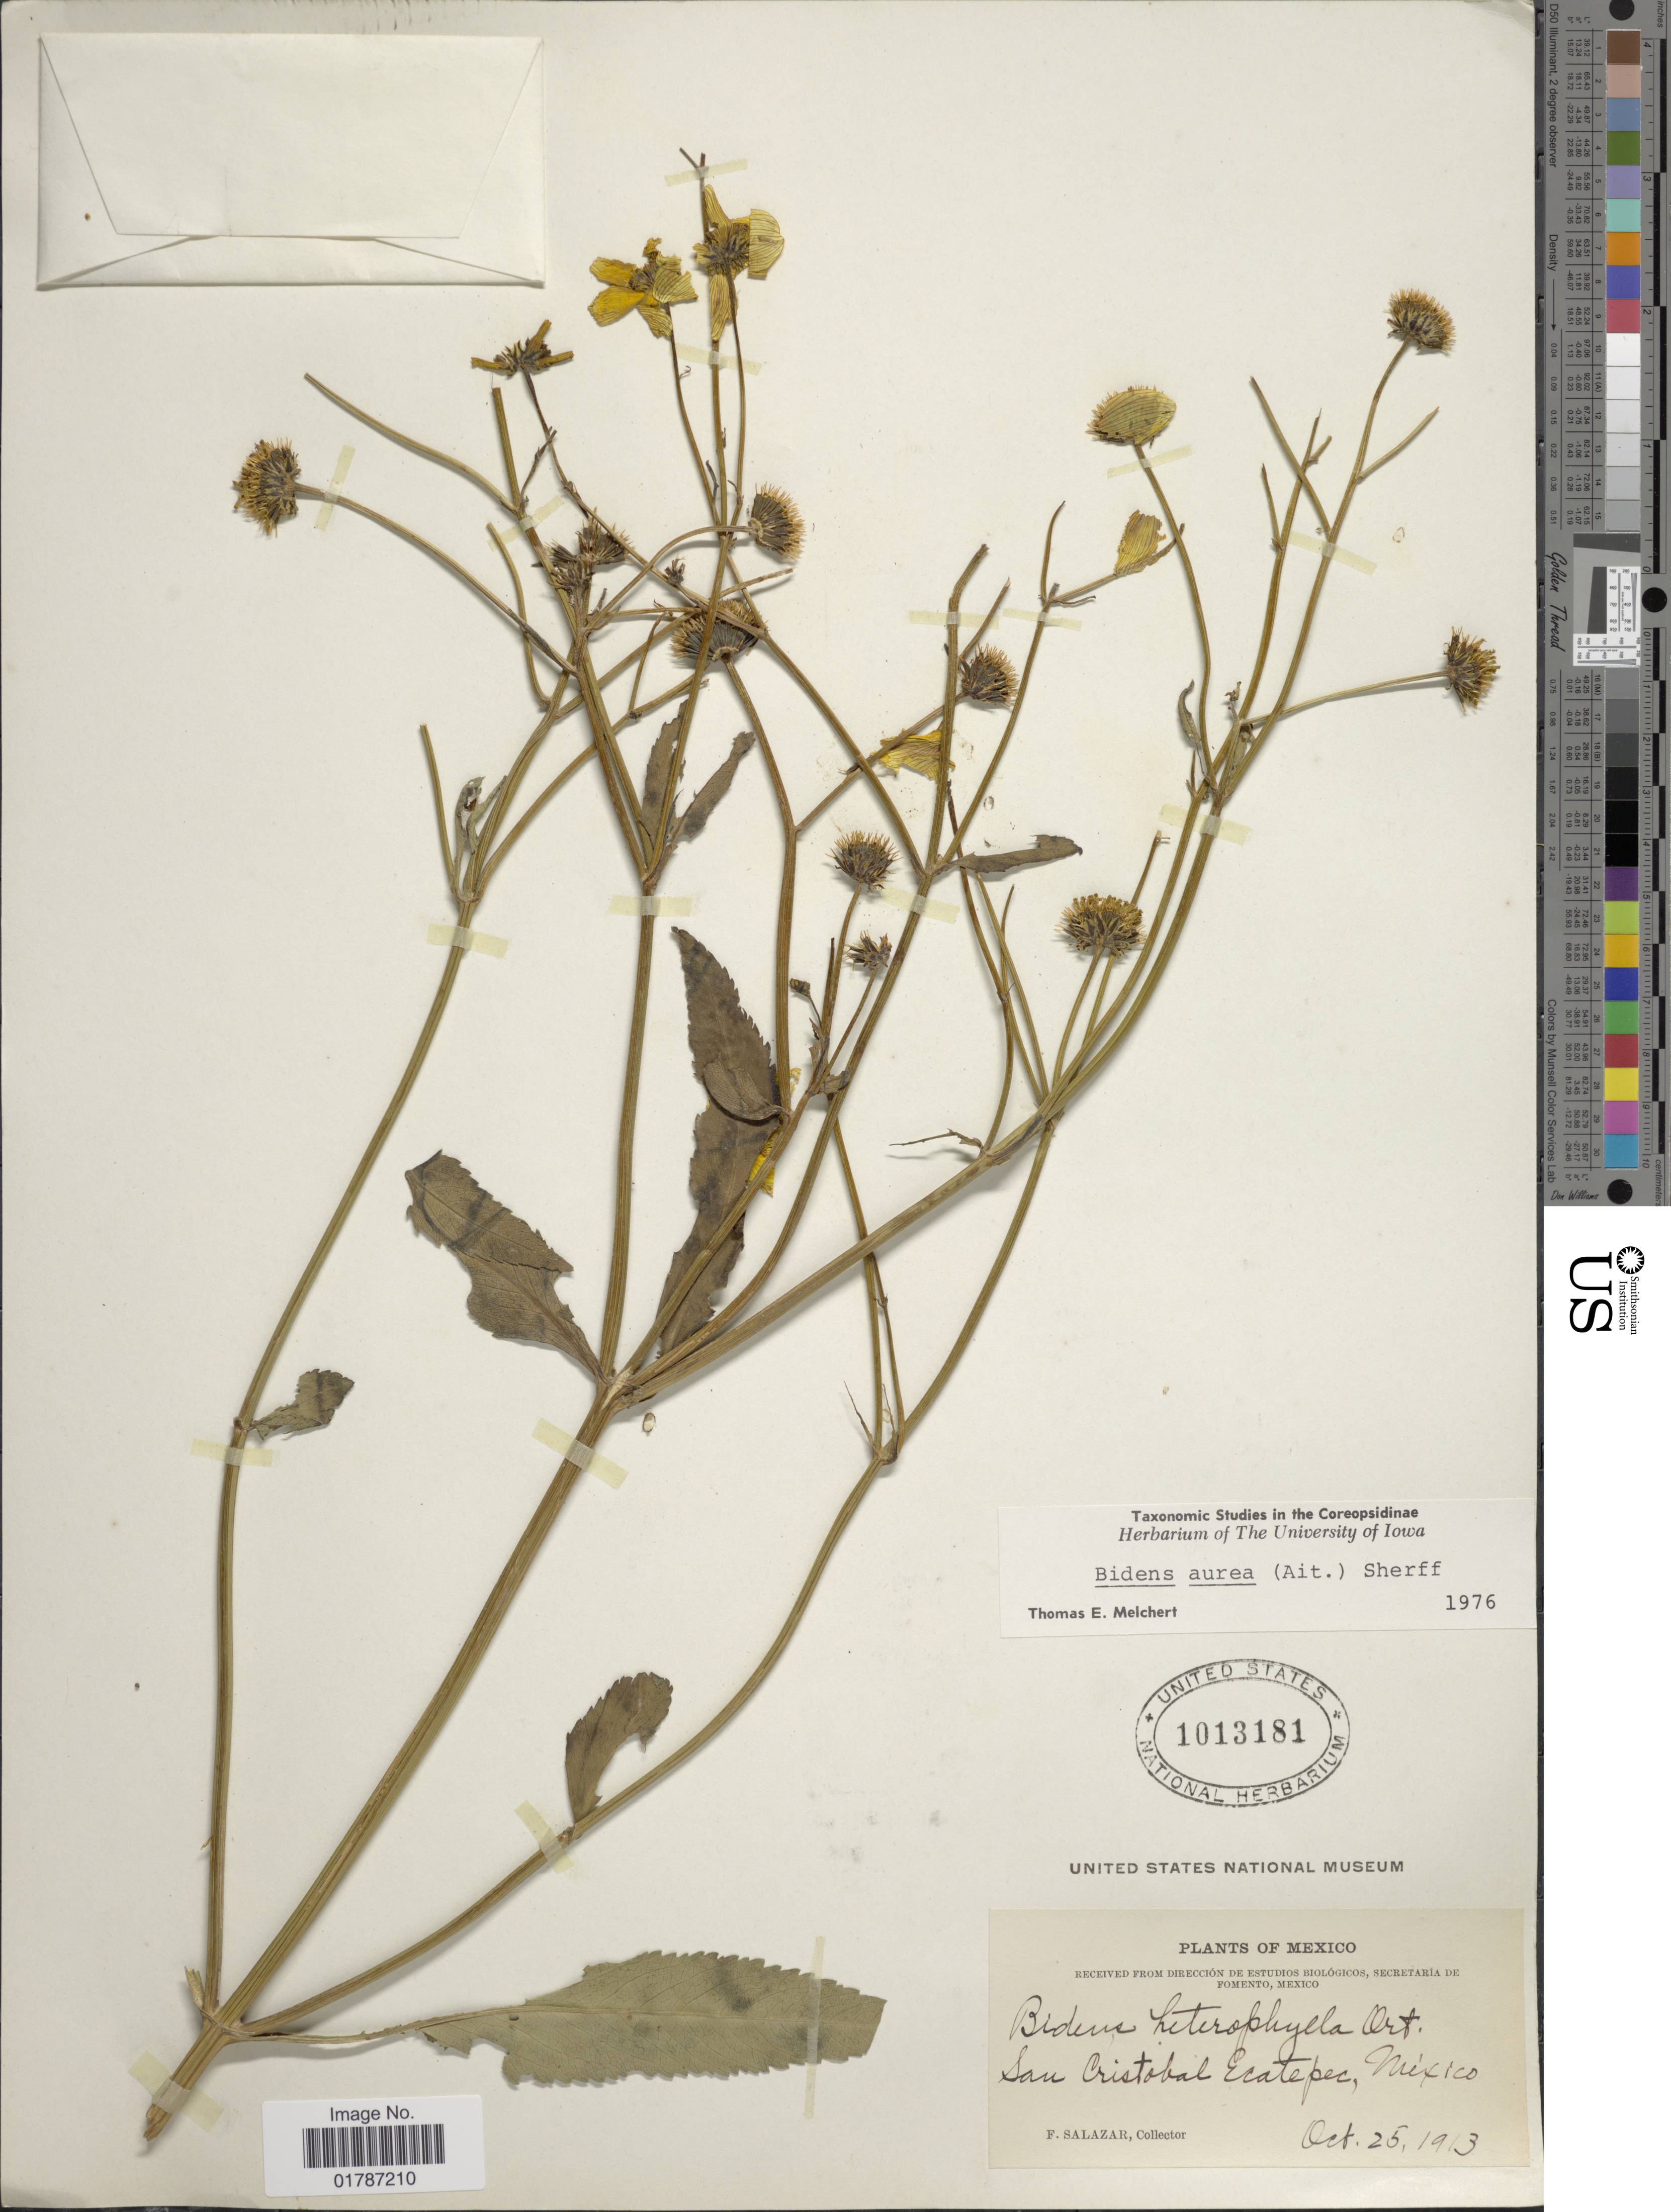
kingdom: Plantae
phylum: Tracheophyta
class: Magnoliopsida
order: Asterales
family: Asteraceae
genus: Bidens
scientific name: Bidens aurea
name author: (Aiton) Sherff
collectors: F. Salazar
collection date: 1913-10-25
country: Mexico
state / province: México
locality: San Cristobal Ecatepec, Mexico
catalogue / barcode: US 1013181